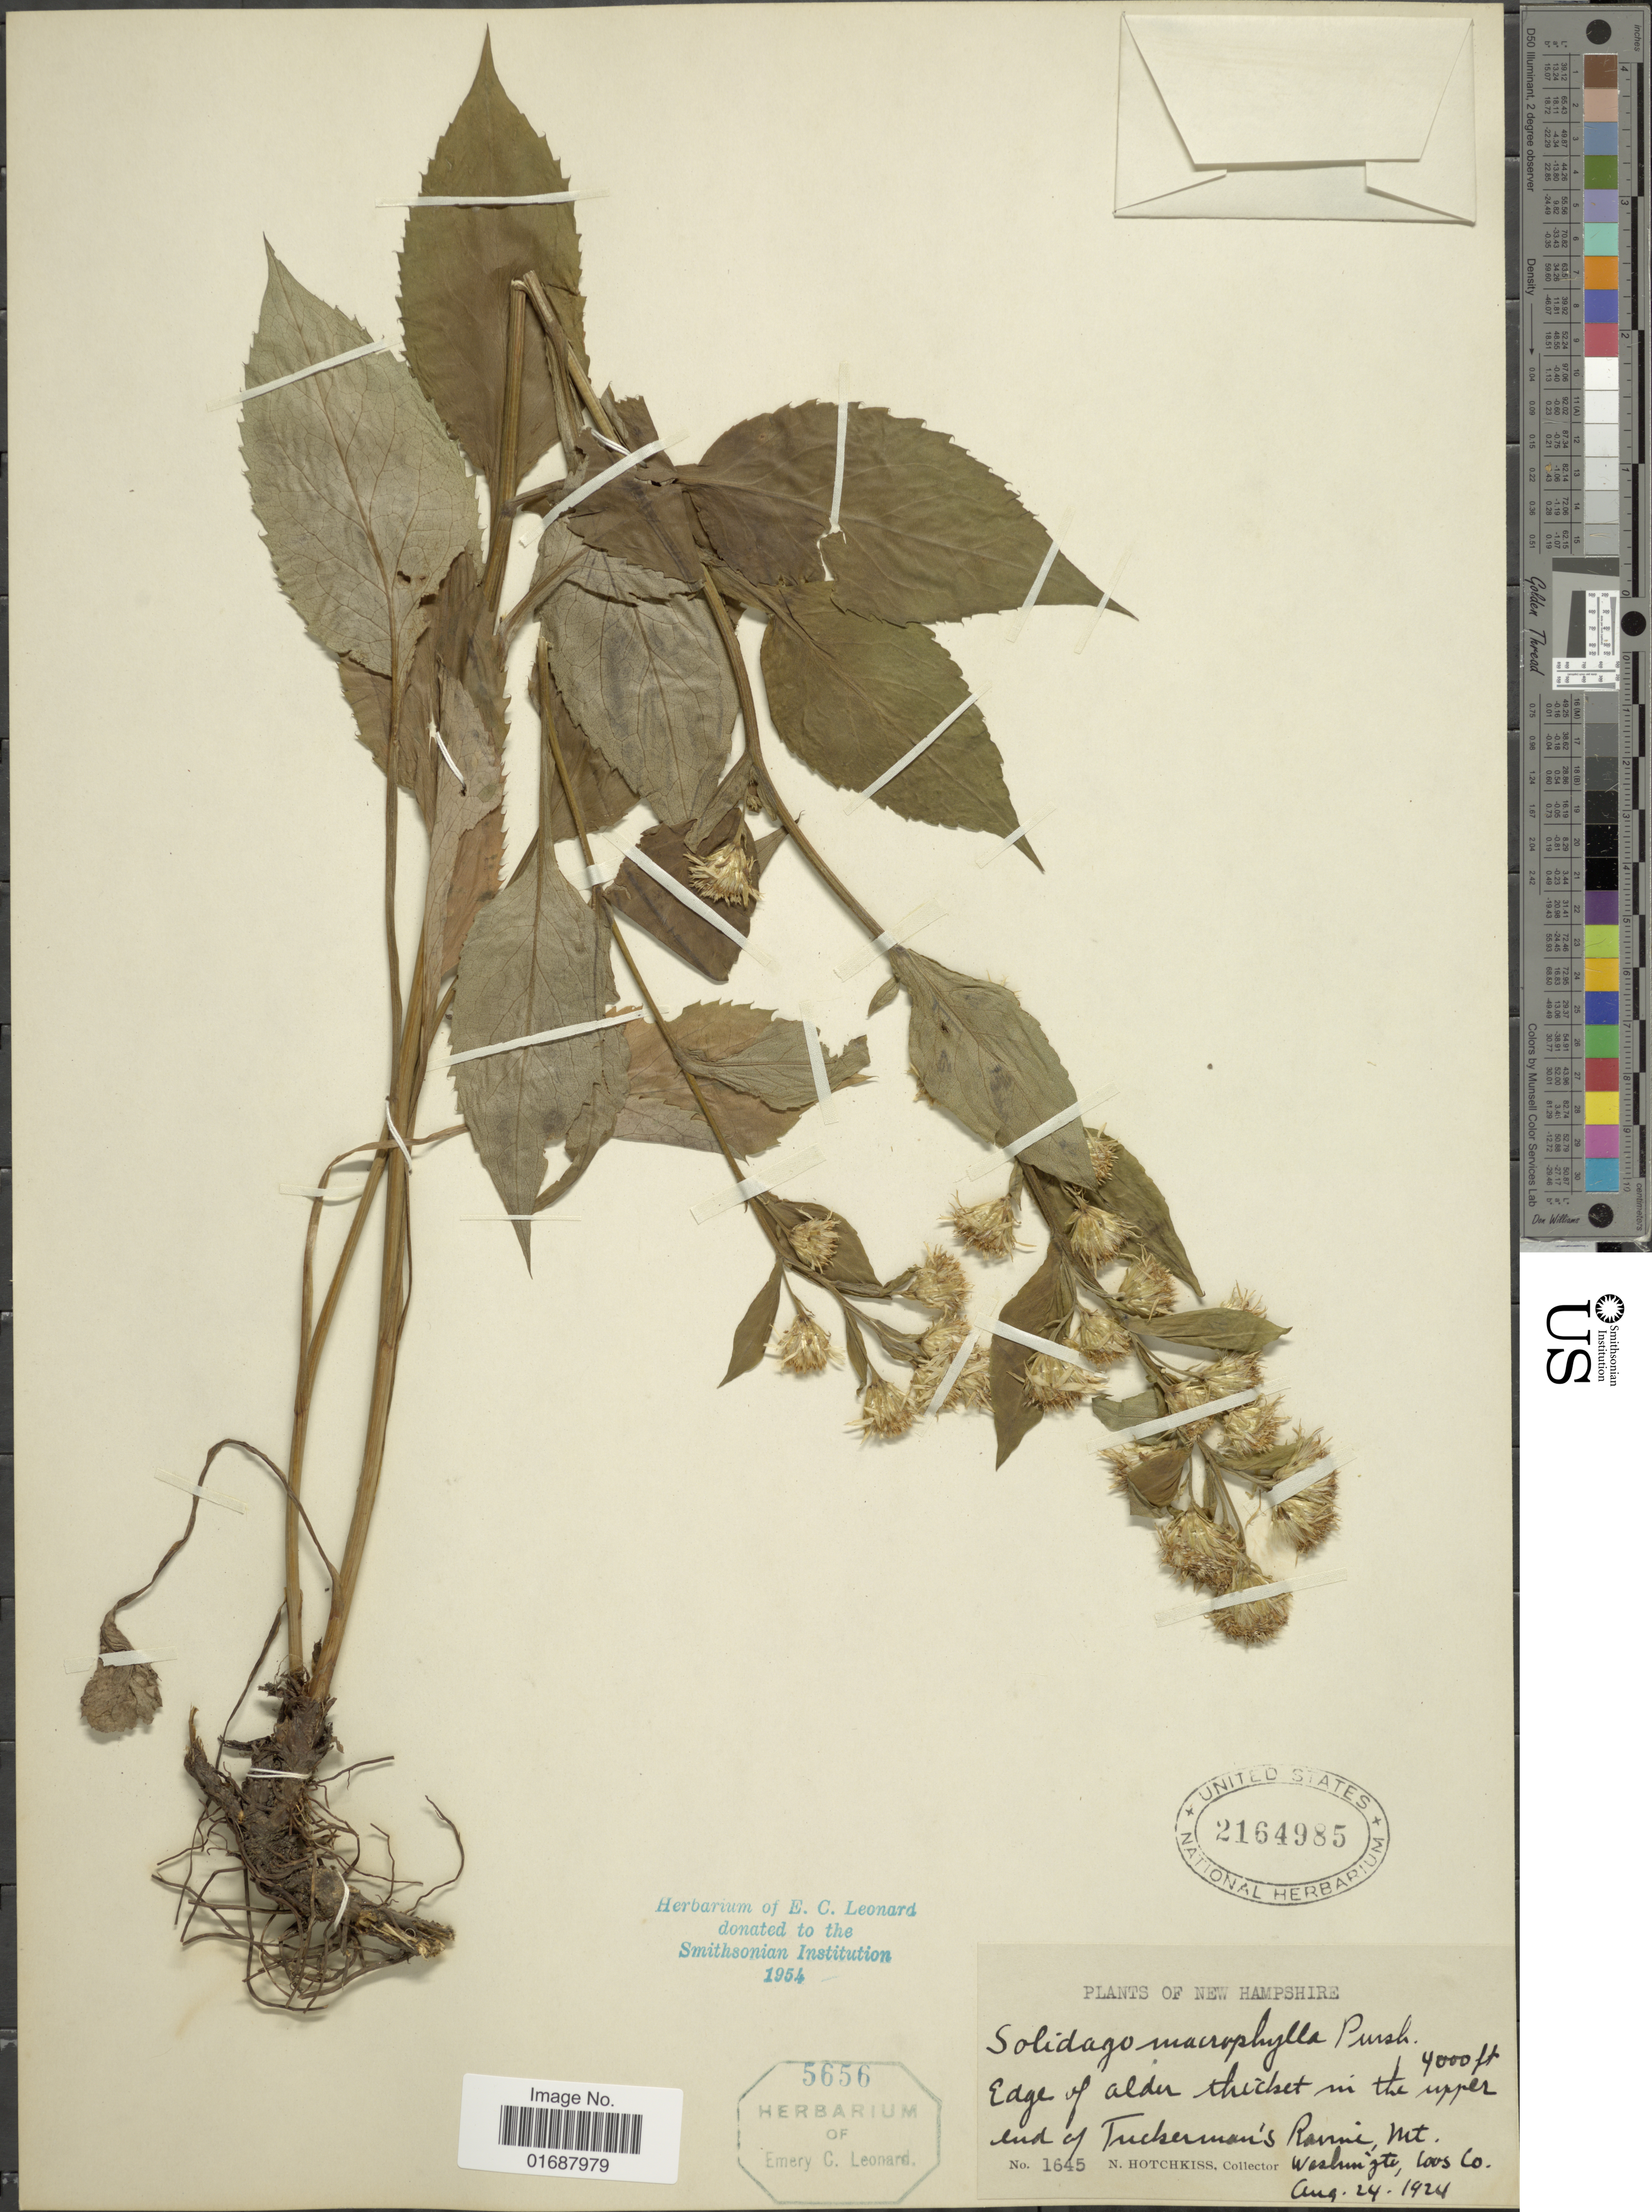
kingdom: Plantae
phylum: Tracheophyta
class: Magnoliopsida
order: Asterales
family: Asteraceae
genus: Solidago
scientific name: Solidago macrophylla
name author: Banks ex Pursh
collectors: N. Hotchkiss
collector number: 1645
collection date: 1924-08-24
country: United States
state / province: New Hampshire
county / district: Coos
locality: In the upper end of Tucherman's Ravine, Mt. Washington.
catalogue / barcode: US 2164985